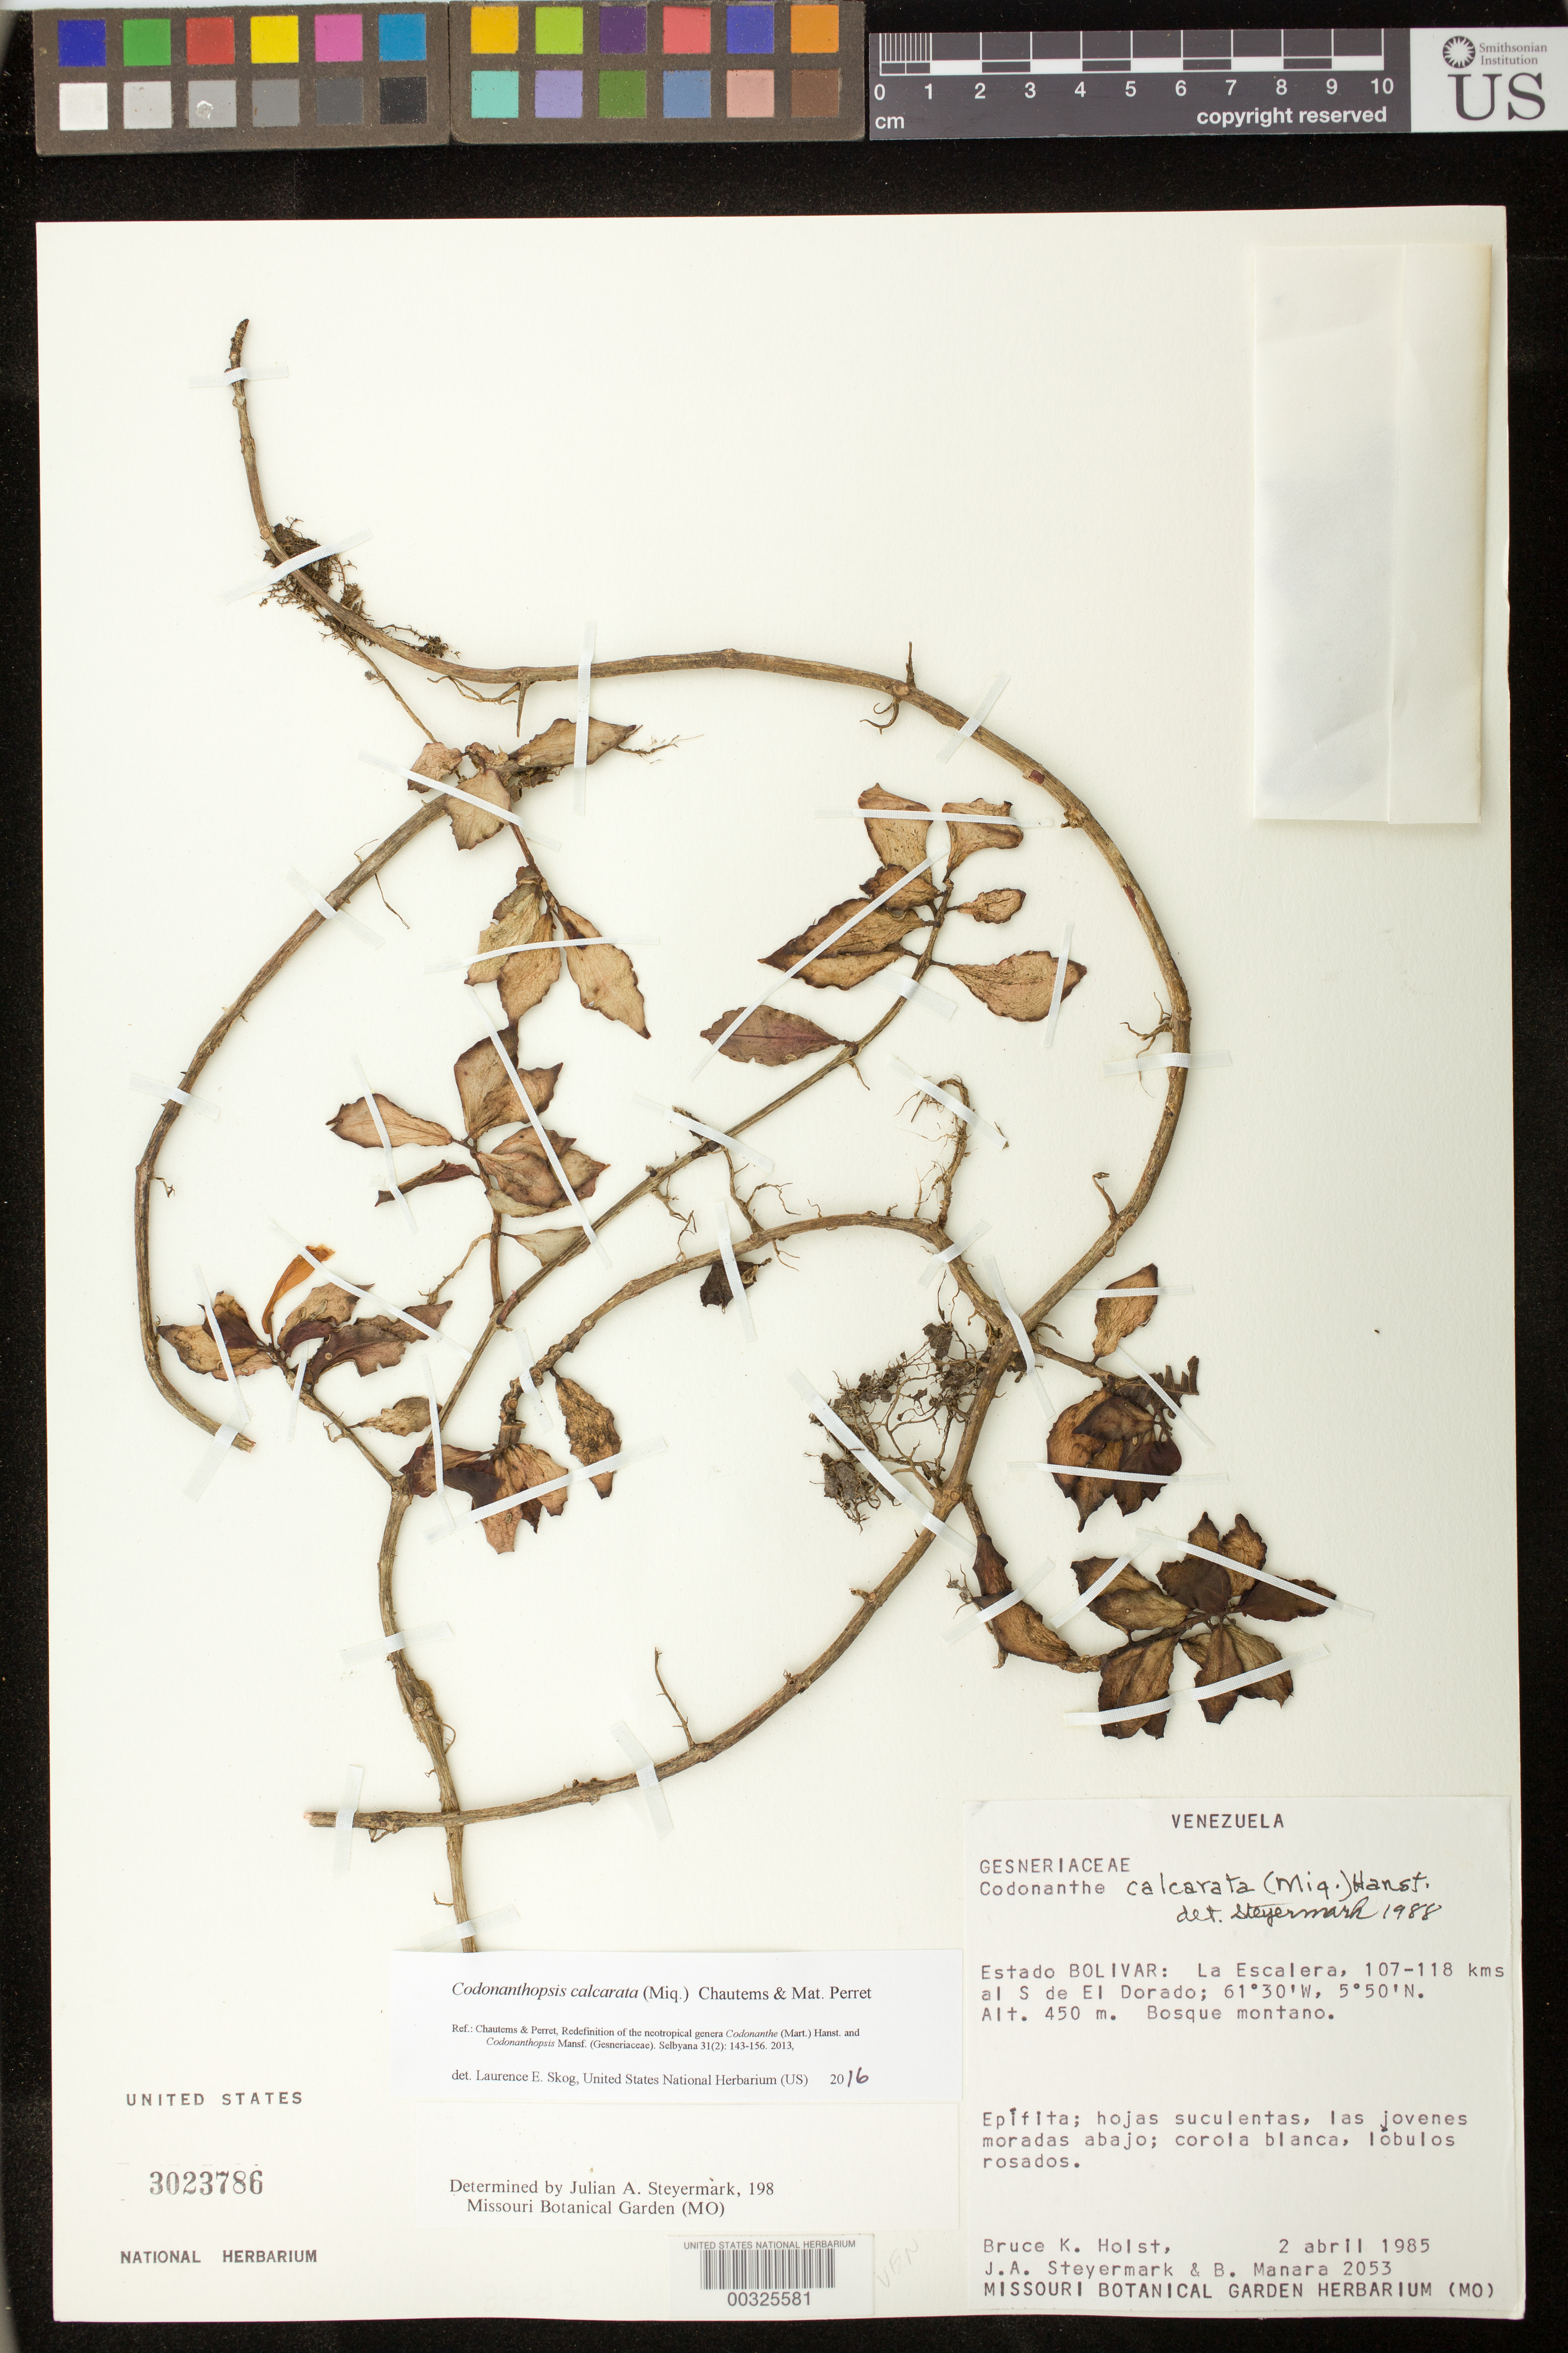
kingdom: Plantae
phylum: Tracheophyta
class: Magnoliopsida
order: Lamiales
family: Gesneriaceae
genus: Codonanthopsis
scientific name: Codonanthopsis calcarata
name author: (Miq.) Chautems & Mat.Perret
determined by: Skog, Laurence E.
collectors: B. Holst, J. Steyermark & B. Manara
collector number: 2053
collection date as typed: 02 Apr 1985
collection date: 1985-04-02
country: Venezuela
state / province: Bolívar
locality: La Escalera, 107-118 km S of El Dorado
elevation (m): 450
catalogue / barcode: US 3023786